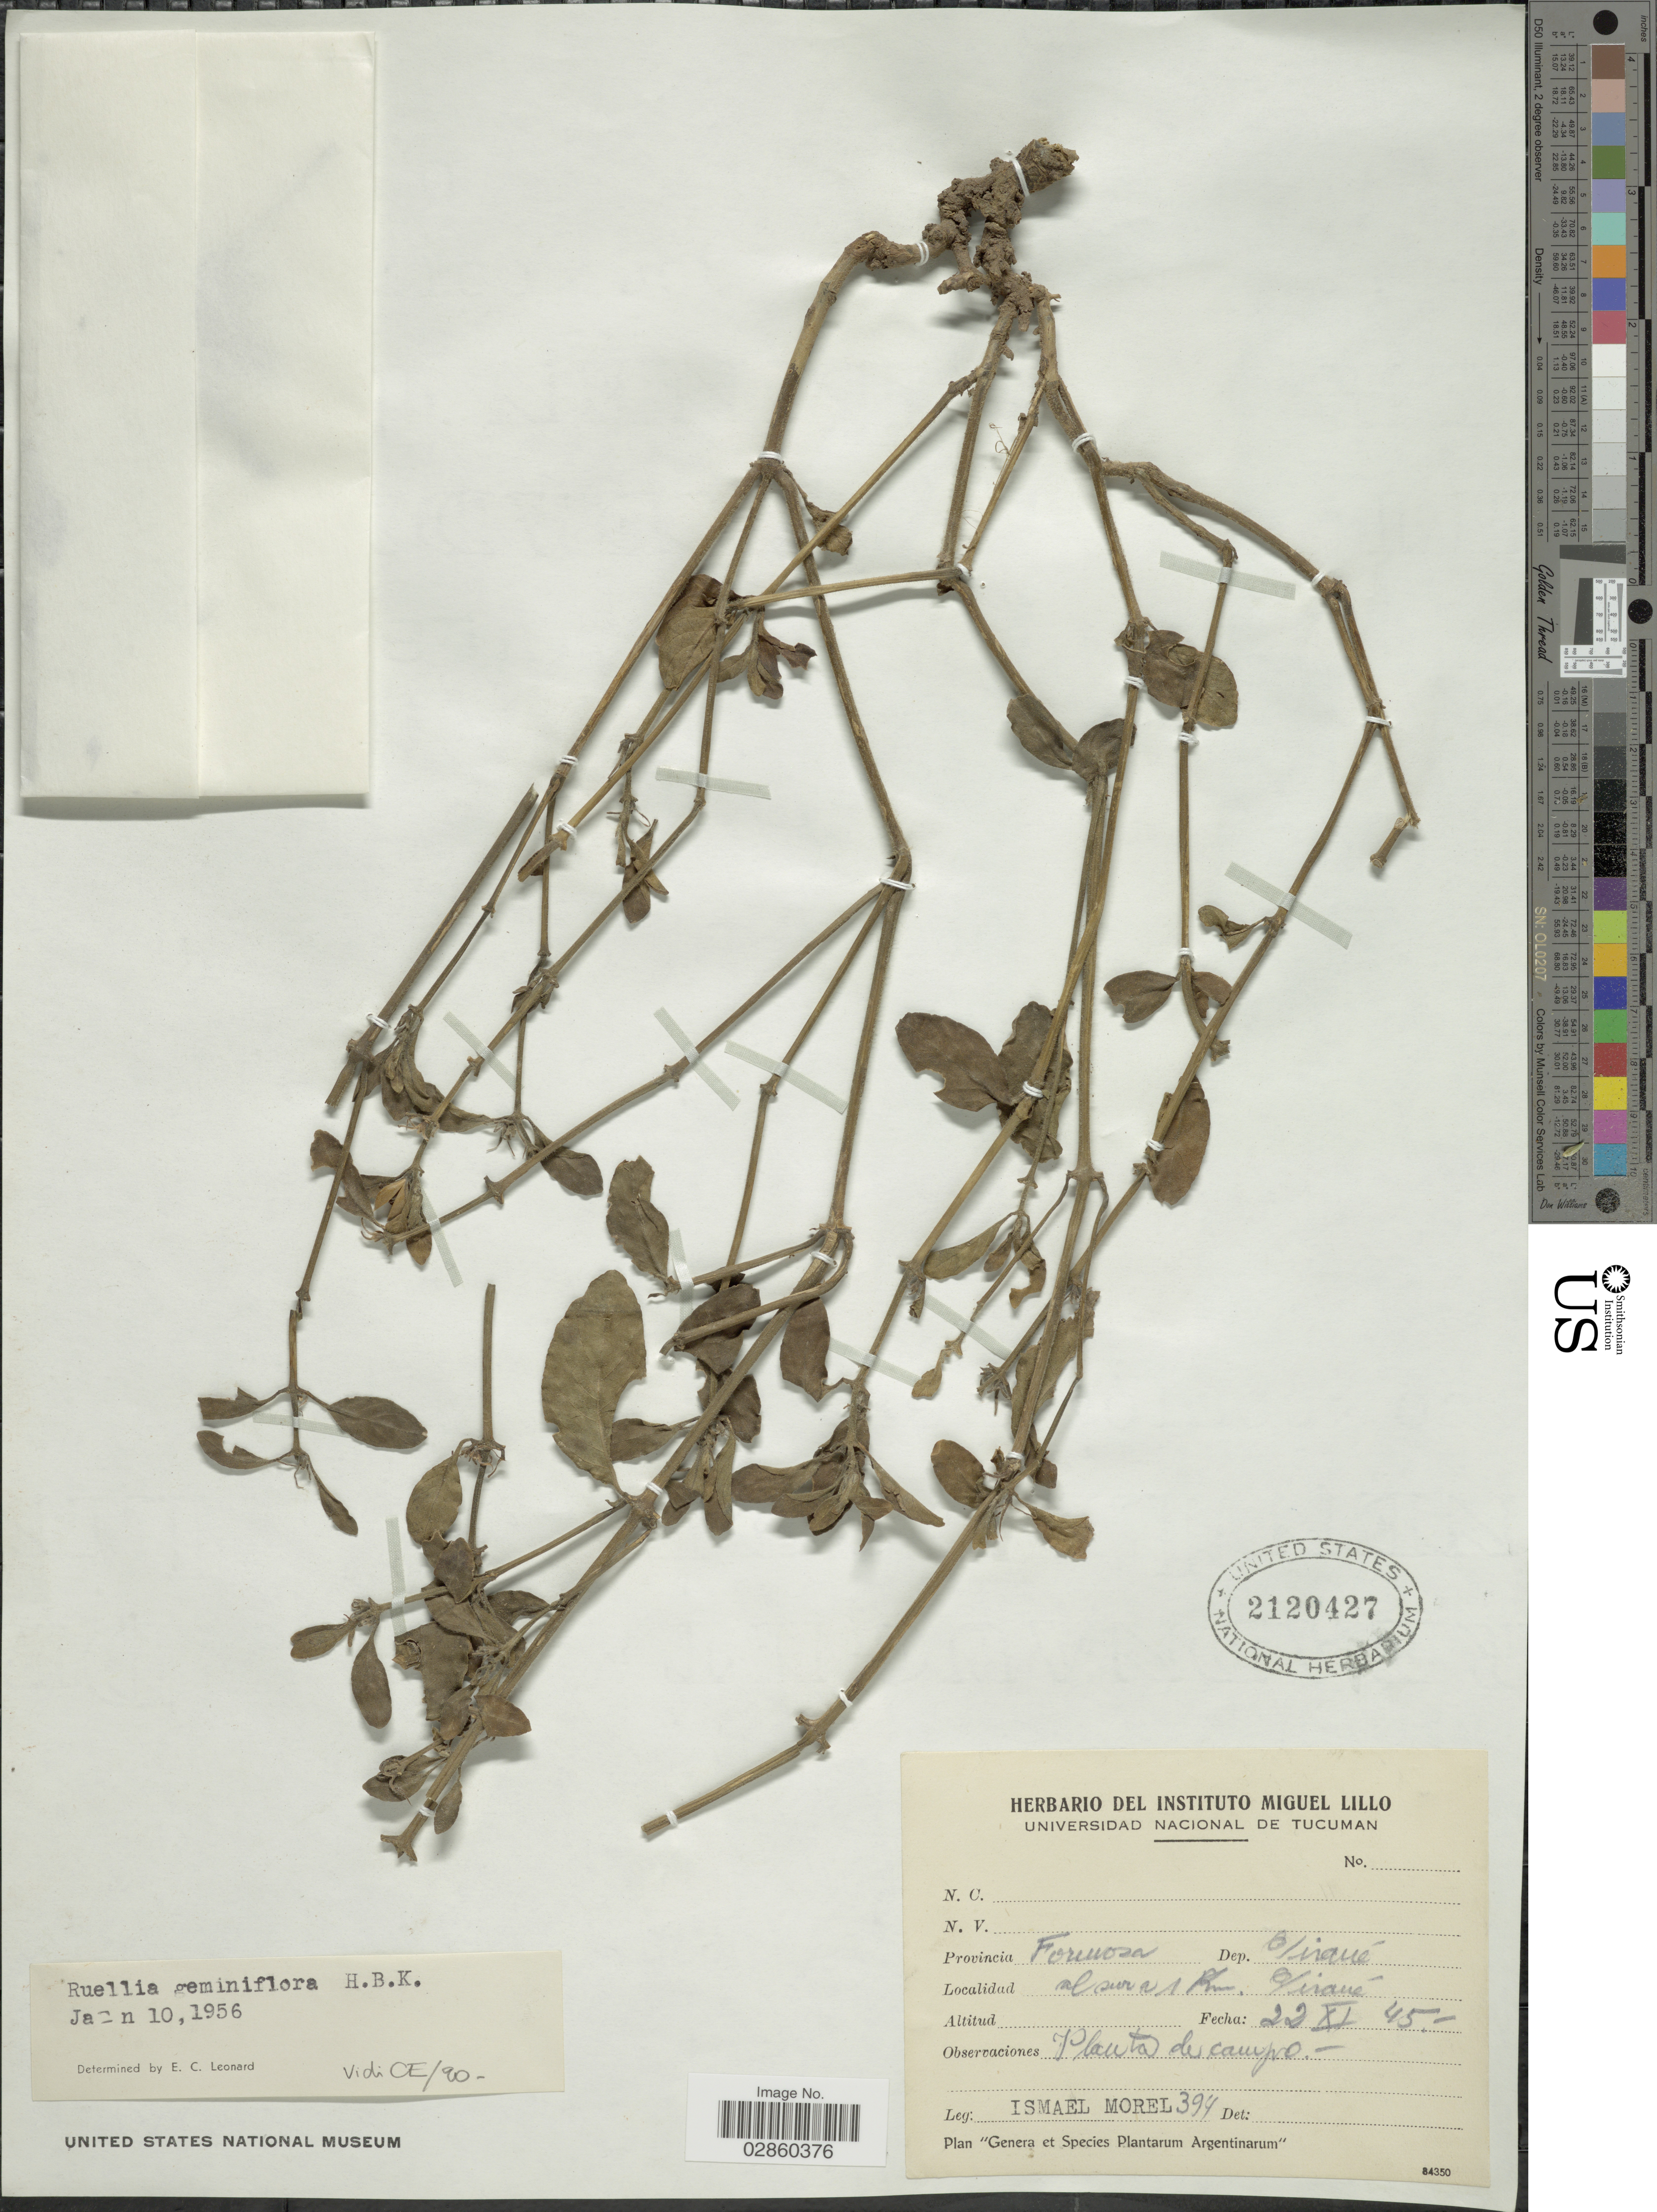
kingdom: Plantae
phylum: Tracheophyta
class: Magnoliopsida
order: Lamiales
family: Acanthaceae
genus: Ruellia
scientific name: Ruellia geminiflora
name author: Kunth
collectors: I. Morel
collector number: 394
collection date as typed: Transcribed d/m/y: 22/11/45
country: Argentina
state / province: Formosa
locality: Dep. Pirané. Al sur a 1 Km. Pirané.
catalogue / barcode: US 2120427